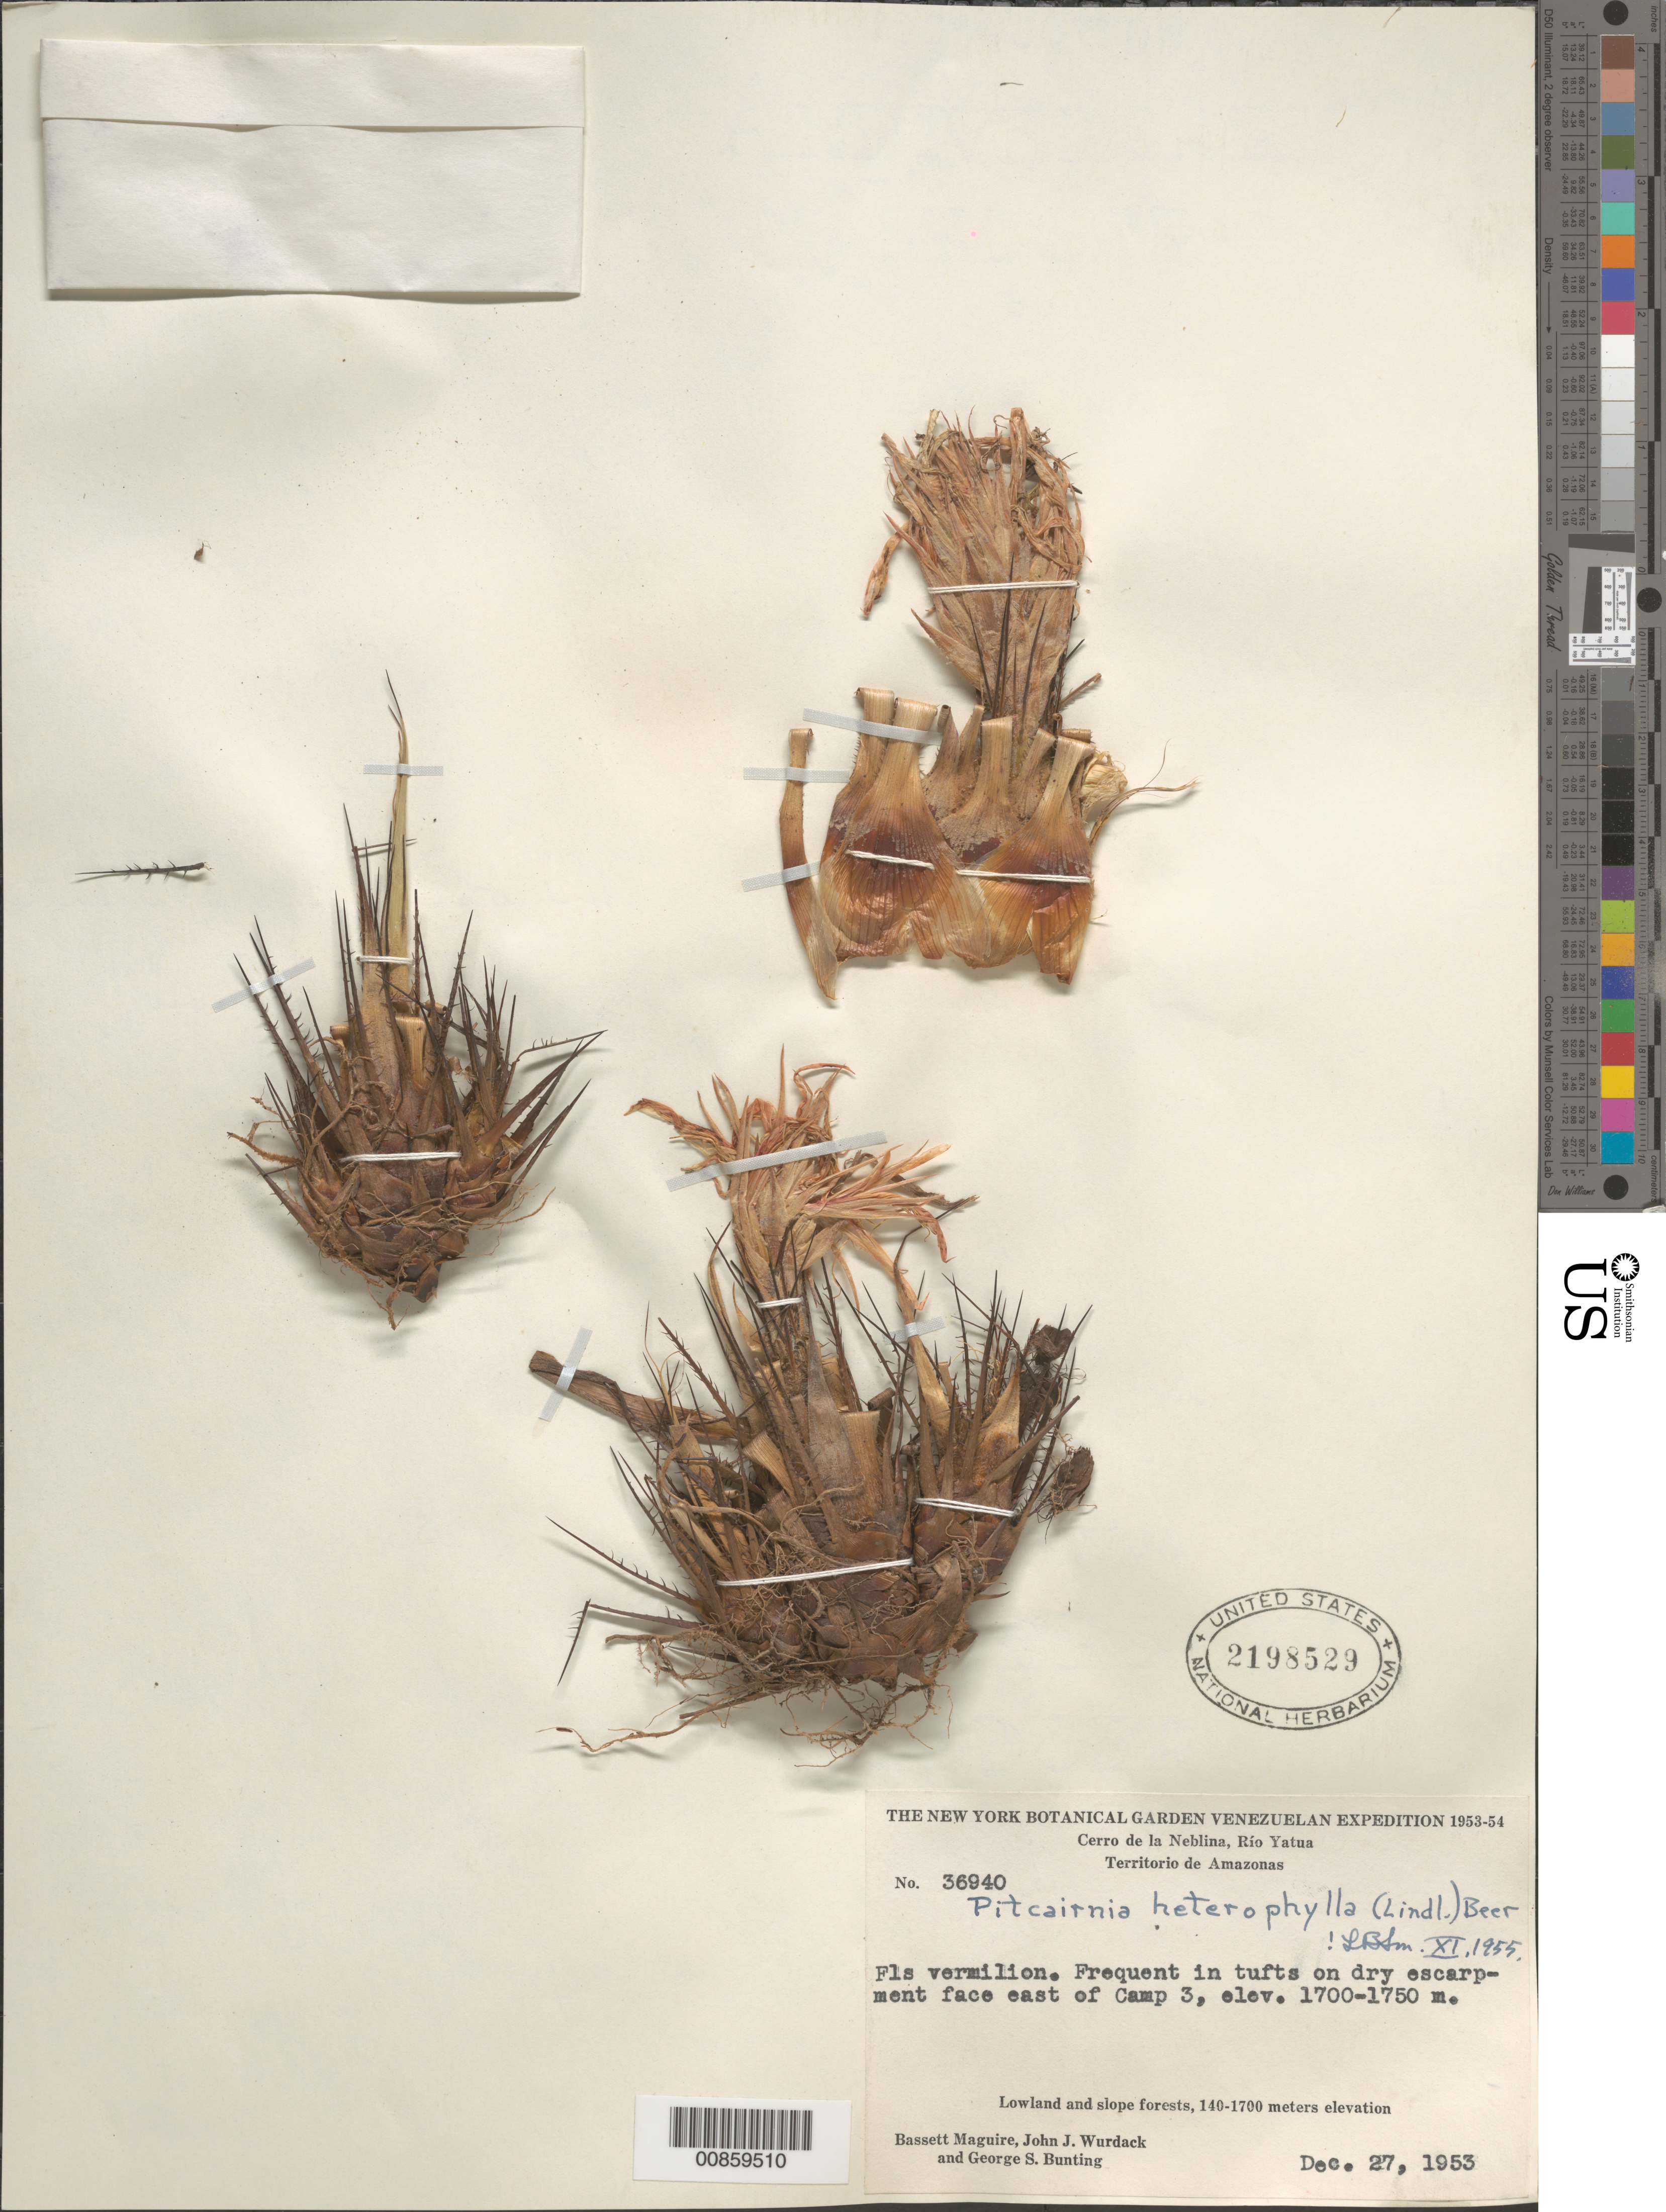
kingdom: Plantae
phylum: Tracheophyta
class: Liliopsida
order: Poales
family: Bromeliaceae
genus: Pitcairnia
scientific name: Pitcairnia heterophylla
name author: (Lindl.) Beer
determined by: Smith, Lyman B., (US), NMNH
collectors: B. Maguire, J. J. Wurdack & G. S. Bunting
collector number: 36940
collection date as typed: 27-Dec-53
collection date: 1953-12-27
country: Venezuela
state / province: Amazonas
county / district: Río Negro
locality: Cerro de la Neblina, Río Yatua, Camp 3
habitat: Dry escarpment face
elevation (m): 1700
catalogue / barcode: US 2198529